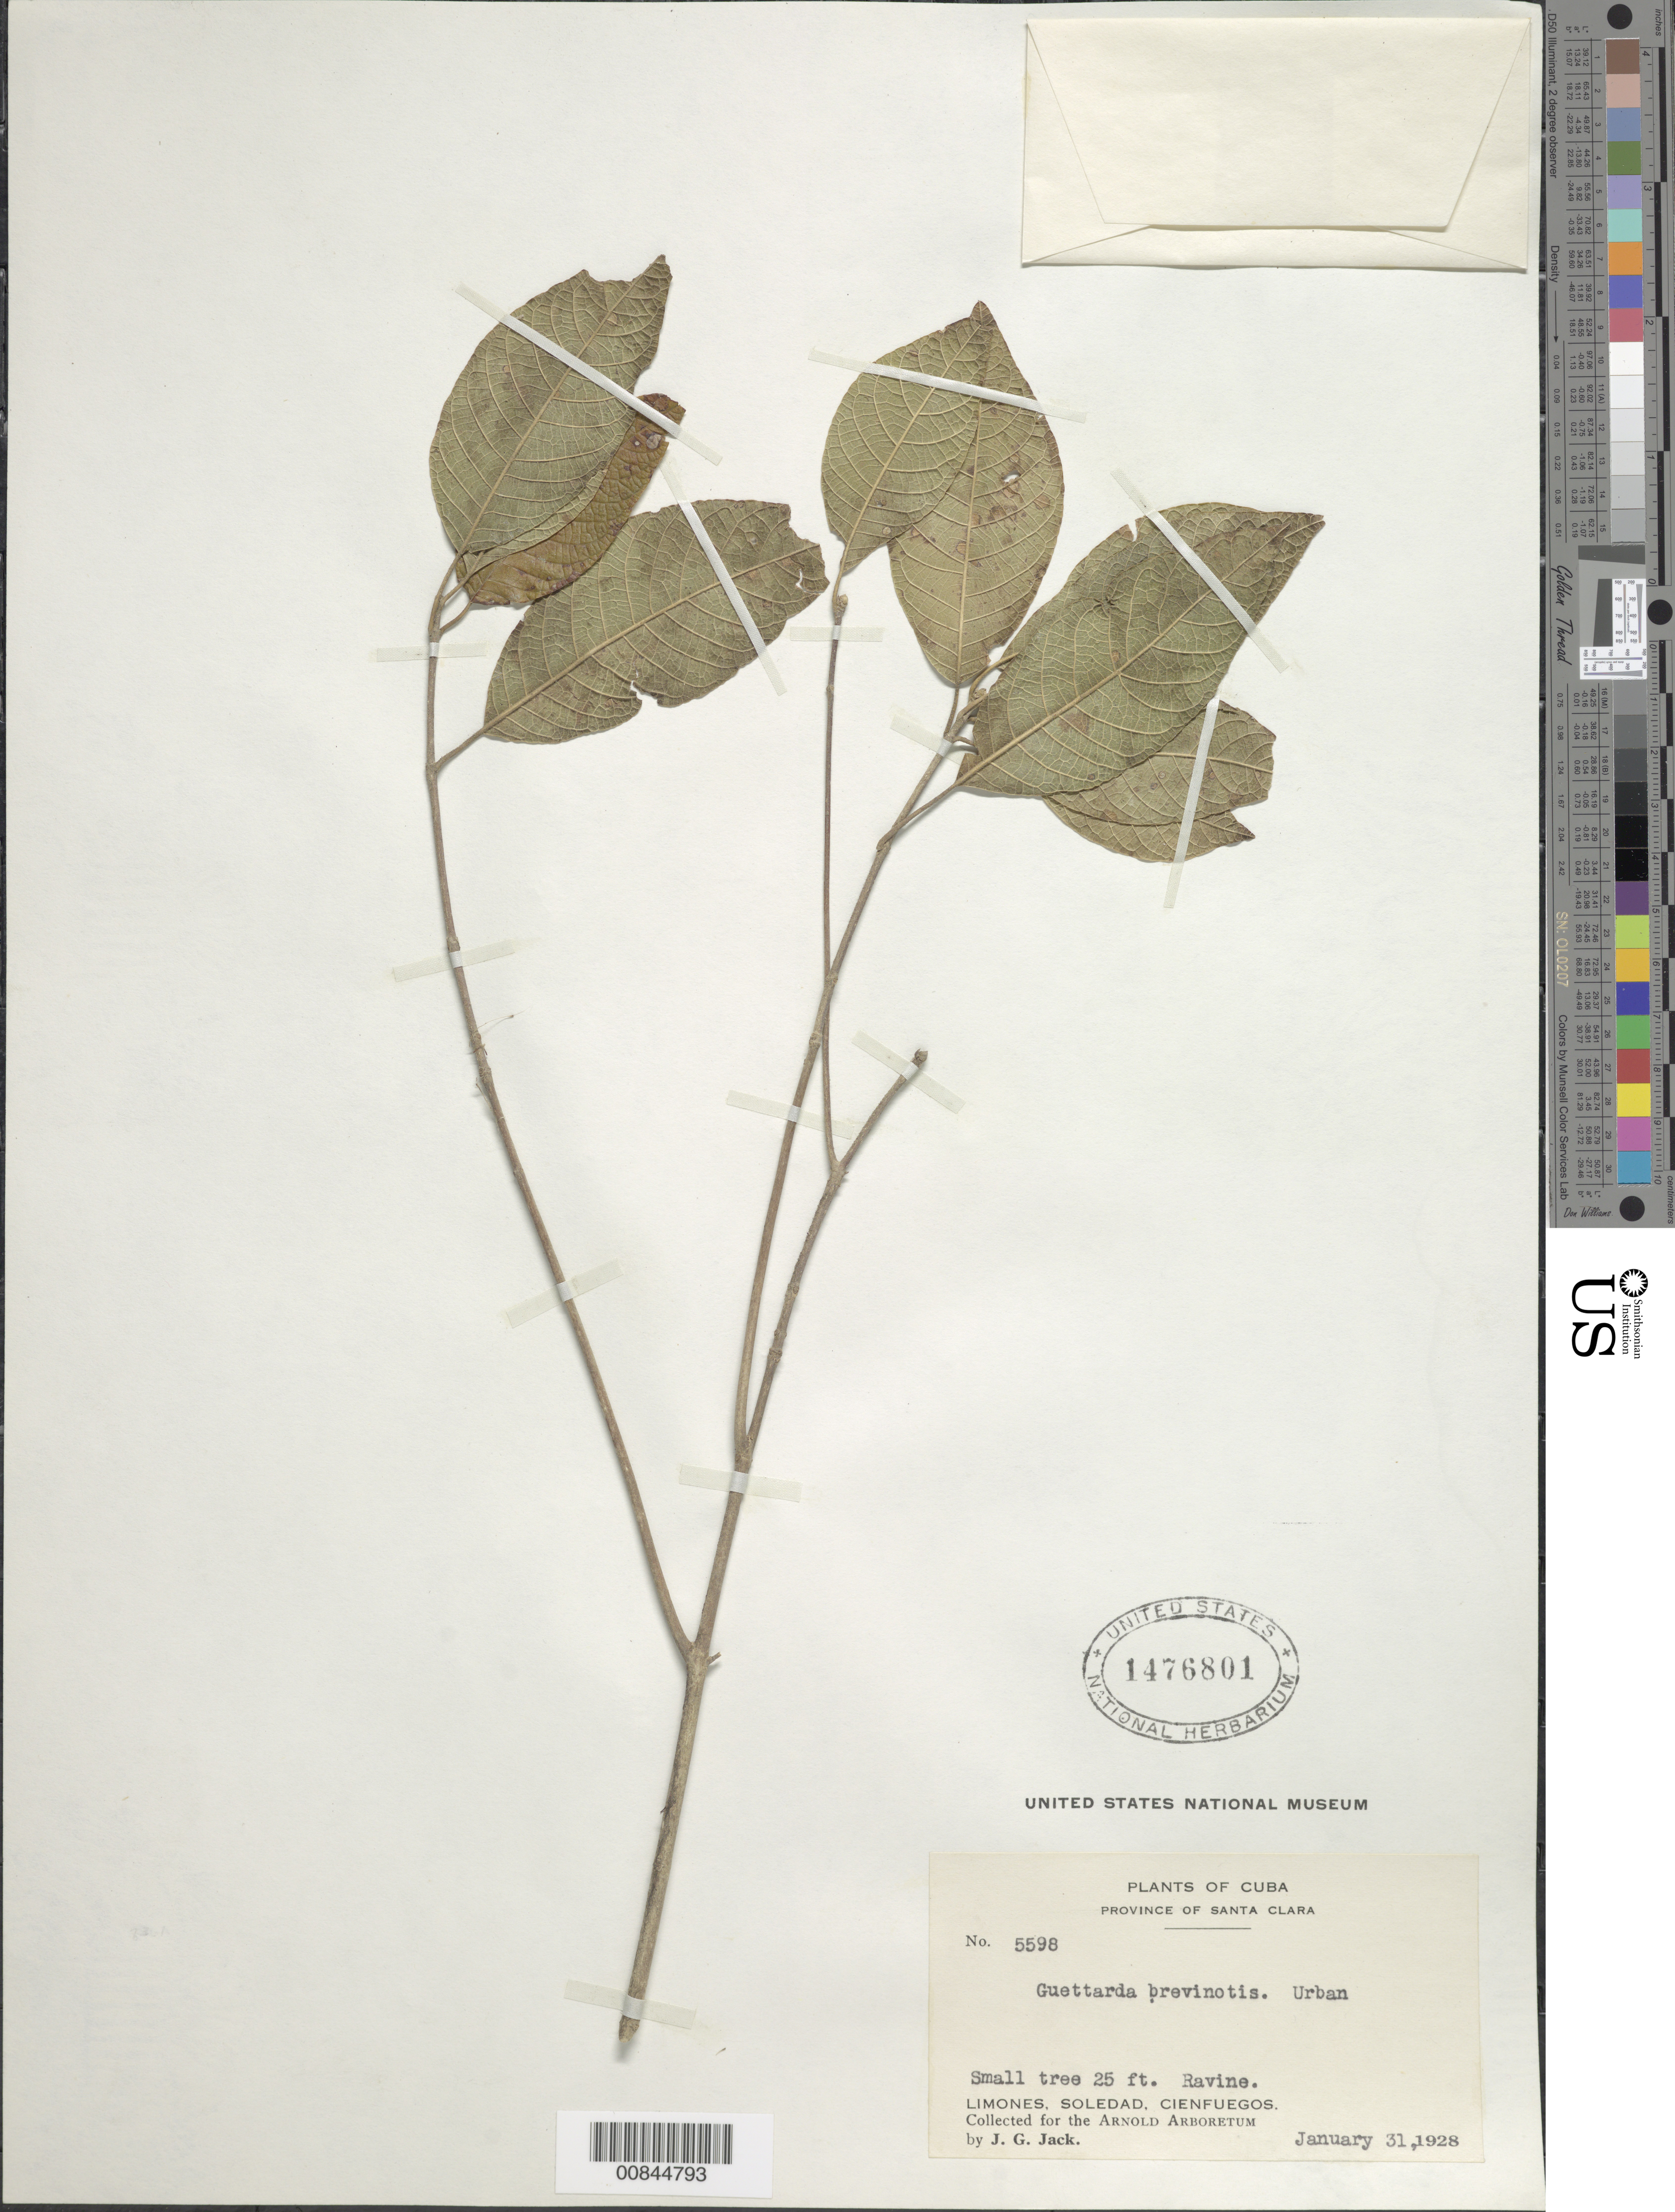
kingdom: Plantae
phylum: Tracheophyta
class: Magnoliopsida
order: Gentianales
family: Rubiaceae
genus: Guettarda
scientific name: Guettarda brevinodis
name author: Urb.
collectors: J. G. Jack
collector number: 5598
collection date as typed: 31 Jan 1928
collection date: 1928-01-31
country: Cuba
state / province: Las Villas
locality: Limones, Soledad, Cienfuegos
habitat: Ravine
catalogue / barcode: US 1476801